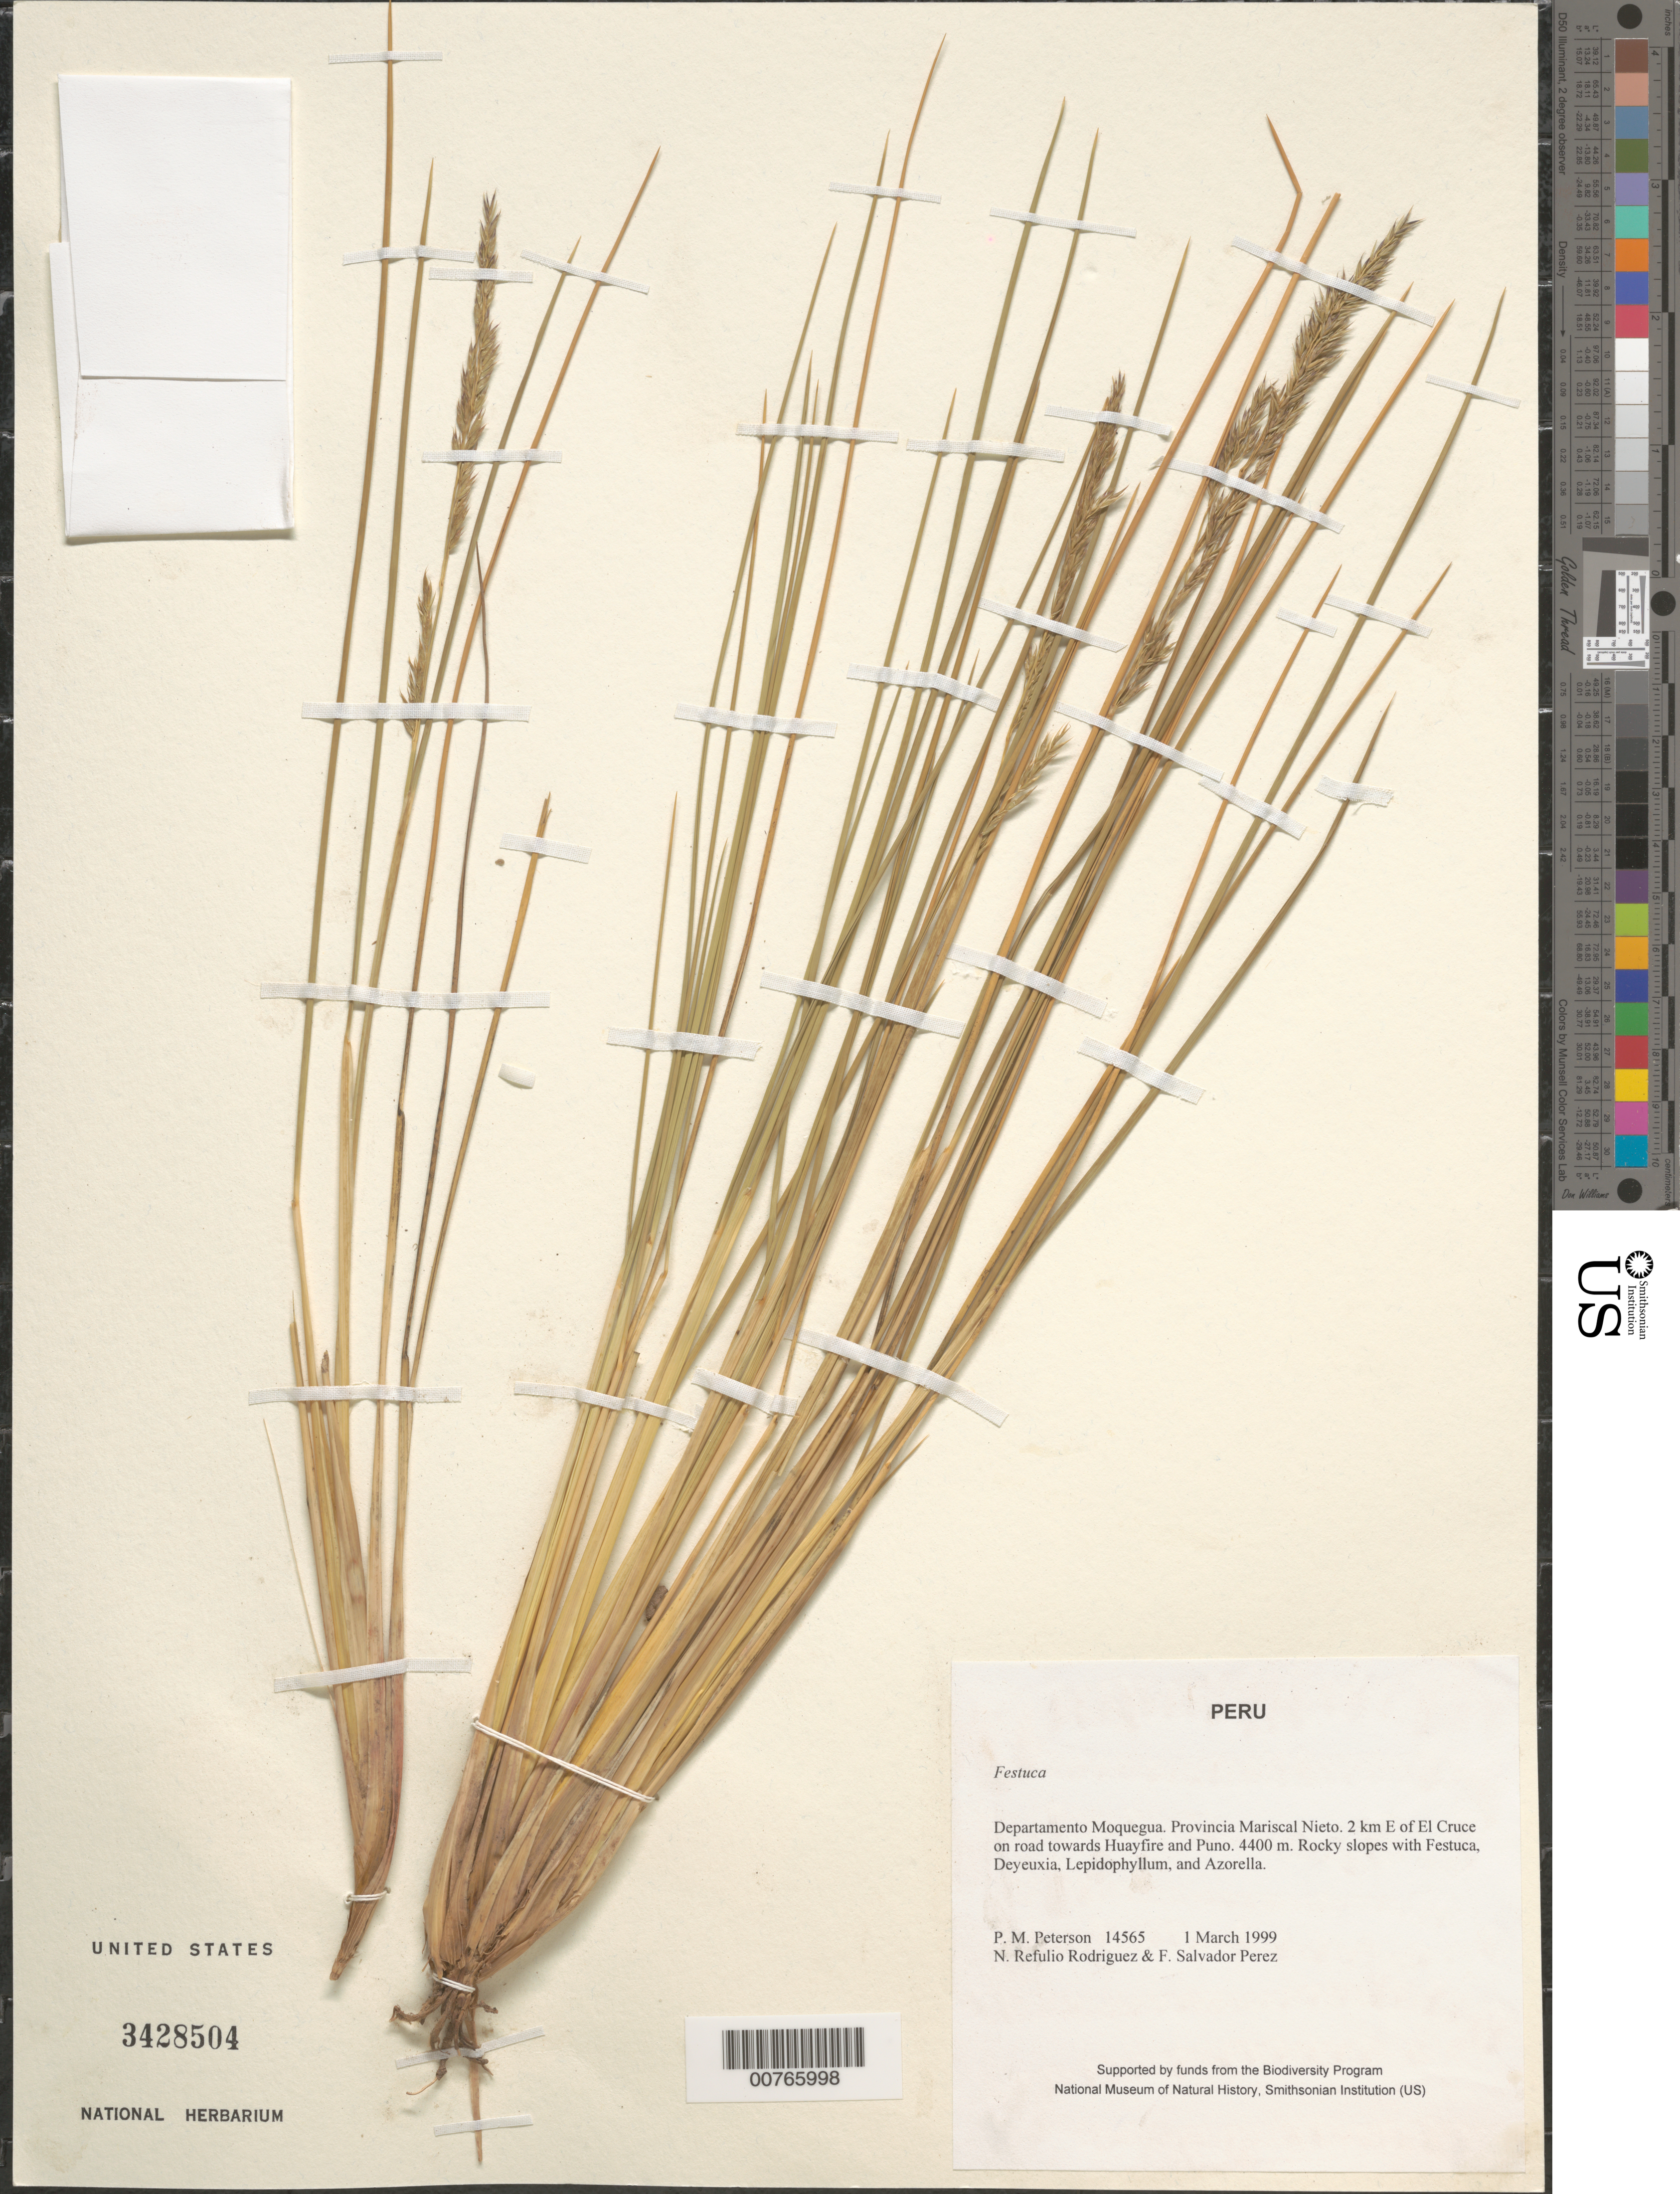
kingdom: Plantae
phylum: Tracheophyta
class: Liliopsida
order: Poales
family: Poaceae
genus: Festuca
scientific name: Festuca sp.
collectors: P. M. Peterson, N. Refulio-Rodríguez & F. Salvador Perez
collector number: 14565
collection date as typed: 01 Mar 1999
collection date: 1999-03-01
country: Peru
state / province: Moquegua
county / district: Mariscal Nieto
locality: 2 km E of El Cruce on road towards Huayfire and Puno.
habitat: Rocky slopes with Festuca, Deyeuxia, Lepidophyllum and Azorella.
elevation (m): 4400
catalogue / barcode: US 3428504